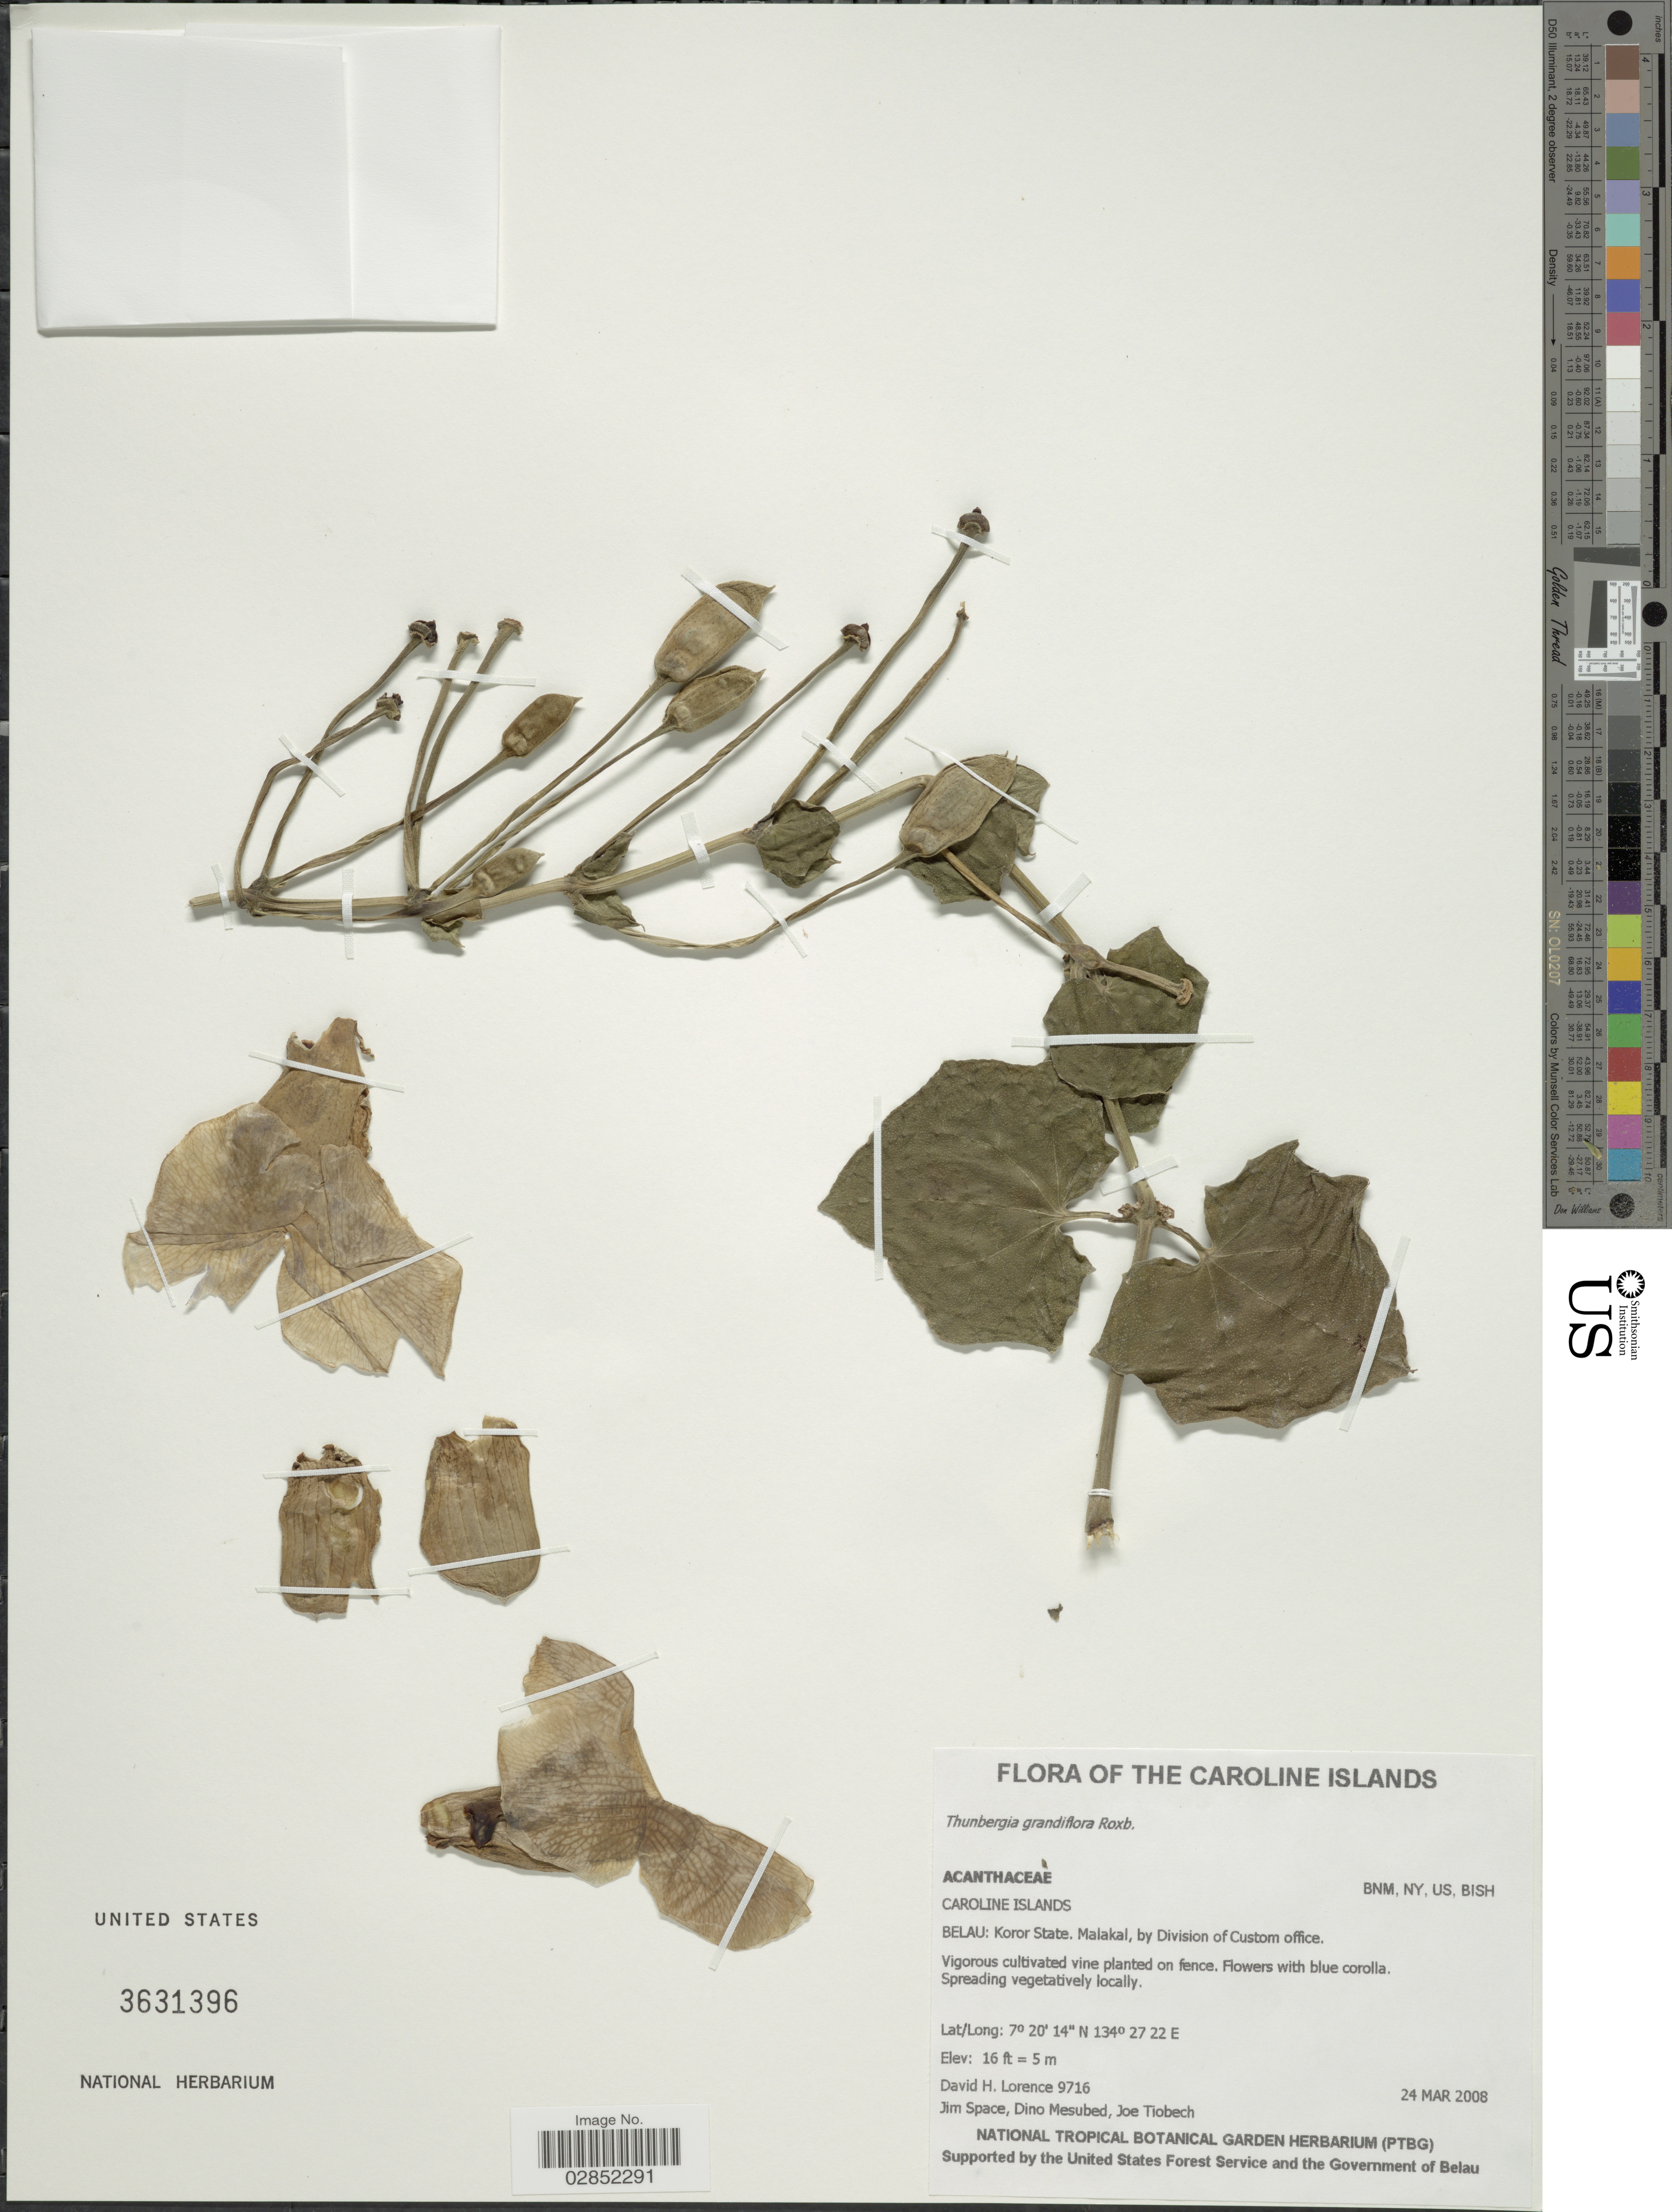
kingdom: Plantae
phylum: Tracheophyta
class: Magnoliopsida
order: Lamiales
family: Acanthaceae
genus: Thunbergia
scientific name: Thunbergia grandiflora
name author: Roxb.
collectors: D. Lorence, J. Space, D. Mesubed & J. Tiobech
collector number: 9716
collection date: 2008-03-24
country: Palau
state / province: Koror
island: Ngemelachel [Malakal]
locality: Caroline Islands. Belau: Koror State. Malakal, by Division of Custom office.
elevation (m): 5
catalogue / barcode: US 3631396